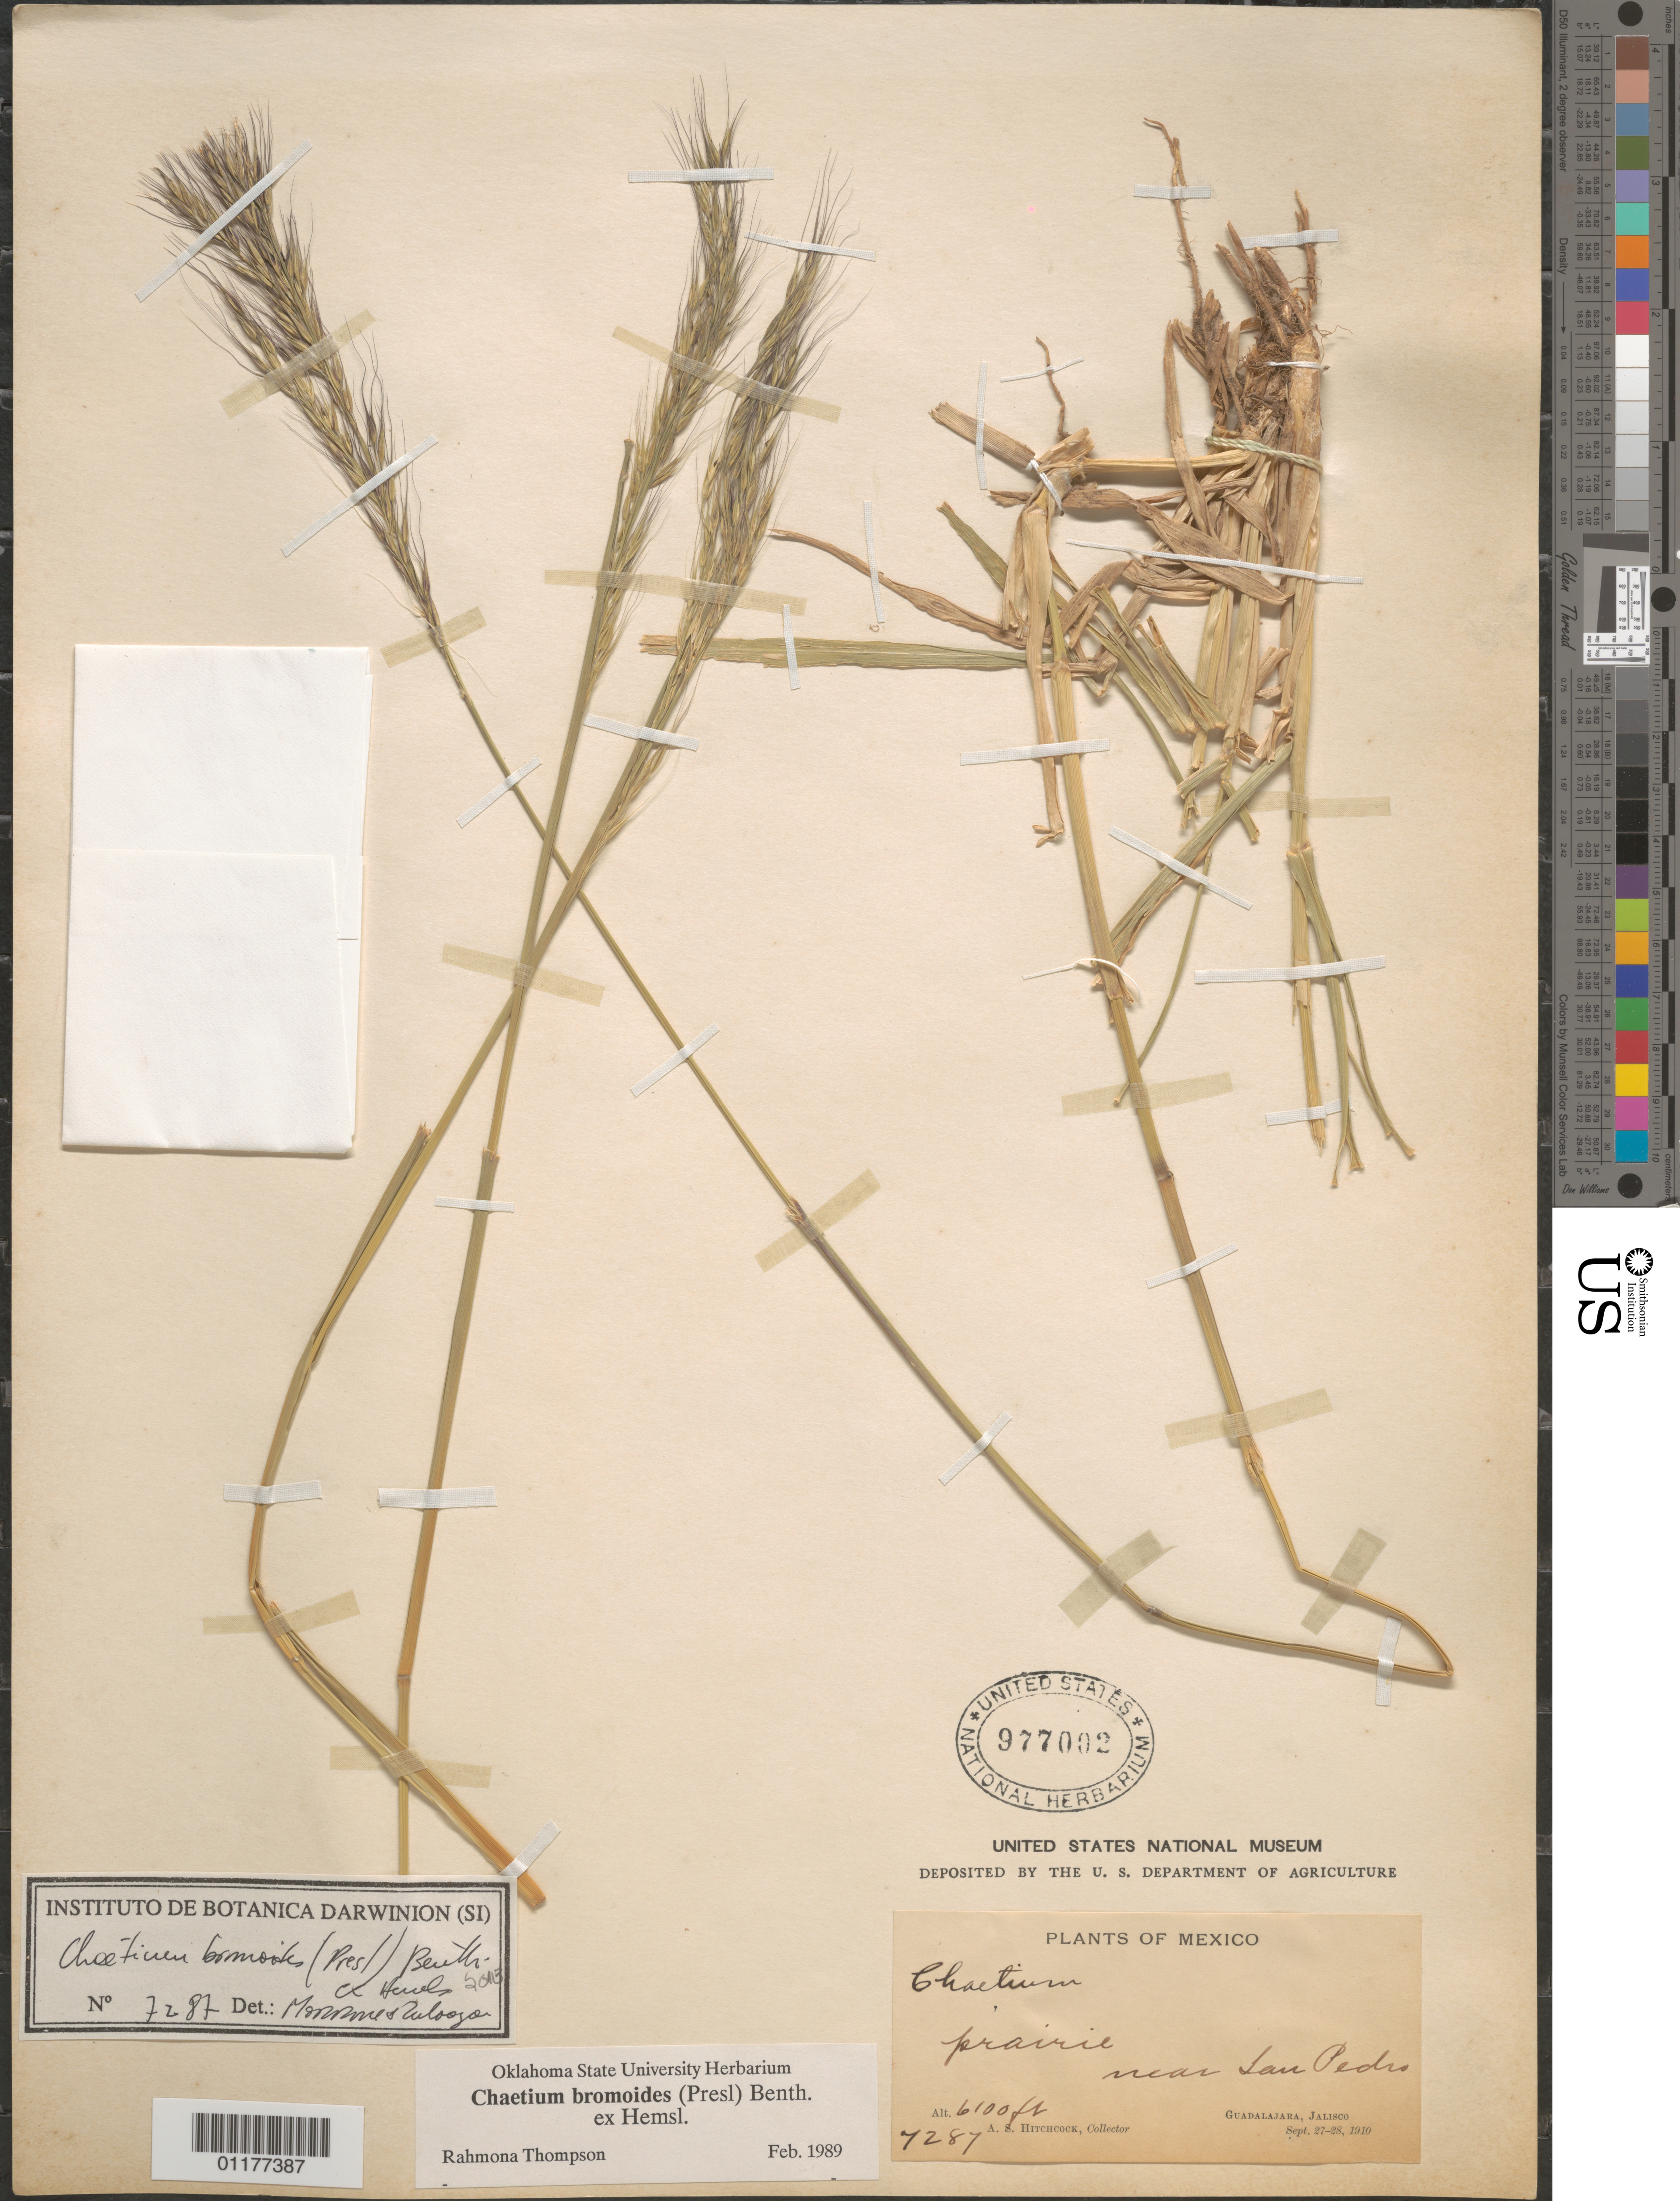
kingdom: Plantae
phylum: Tracheophyta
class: Liliopsida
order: Poales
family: Poaceae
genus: Chaetium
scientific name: Chaetium bromoides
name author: (J. Presl) Benth. ex Hemsl.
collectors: A. S. Hitchcock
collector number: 7287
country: Mexico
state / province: Jalisco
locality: Guadalajara, near San Pedro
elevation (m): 1859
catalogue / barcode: US 977002